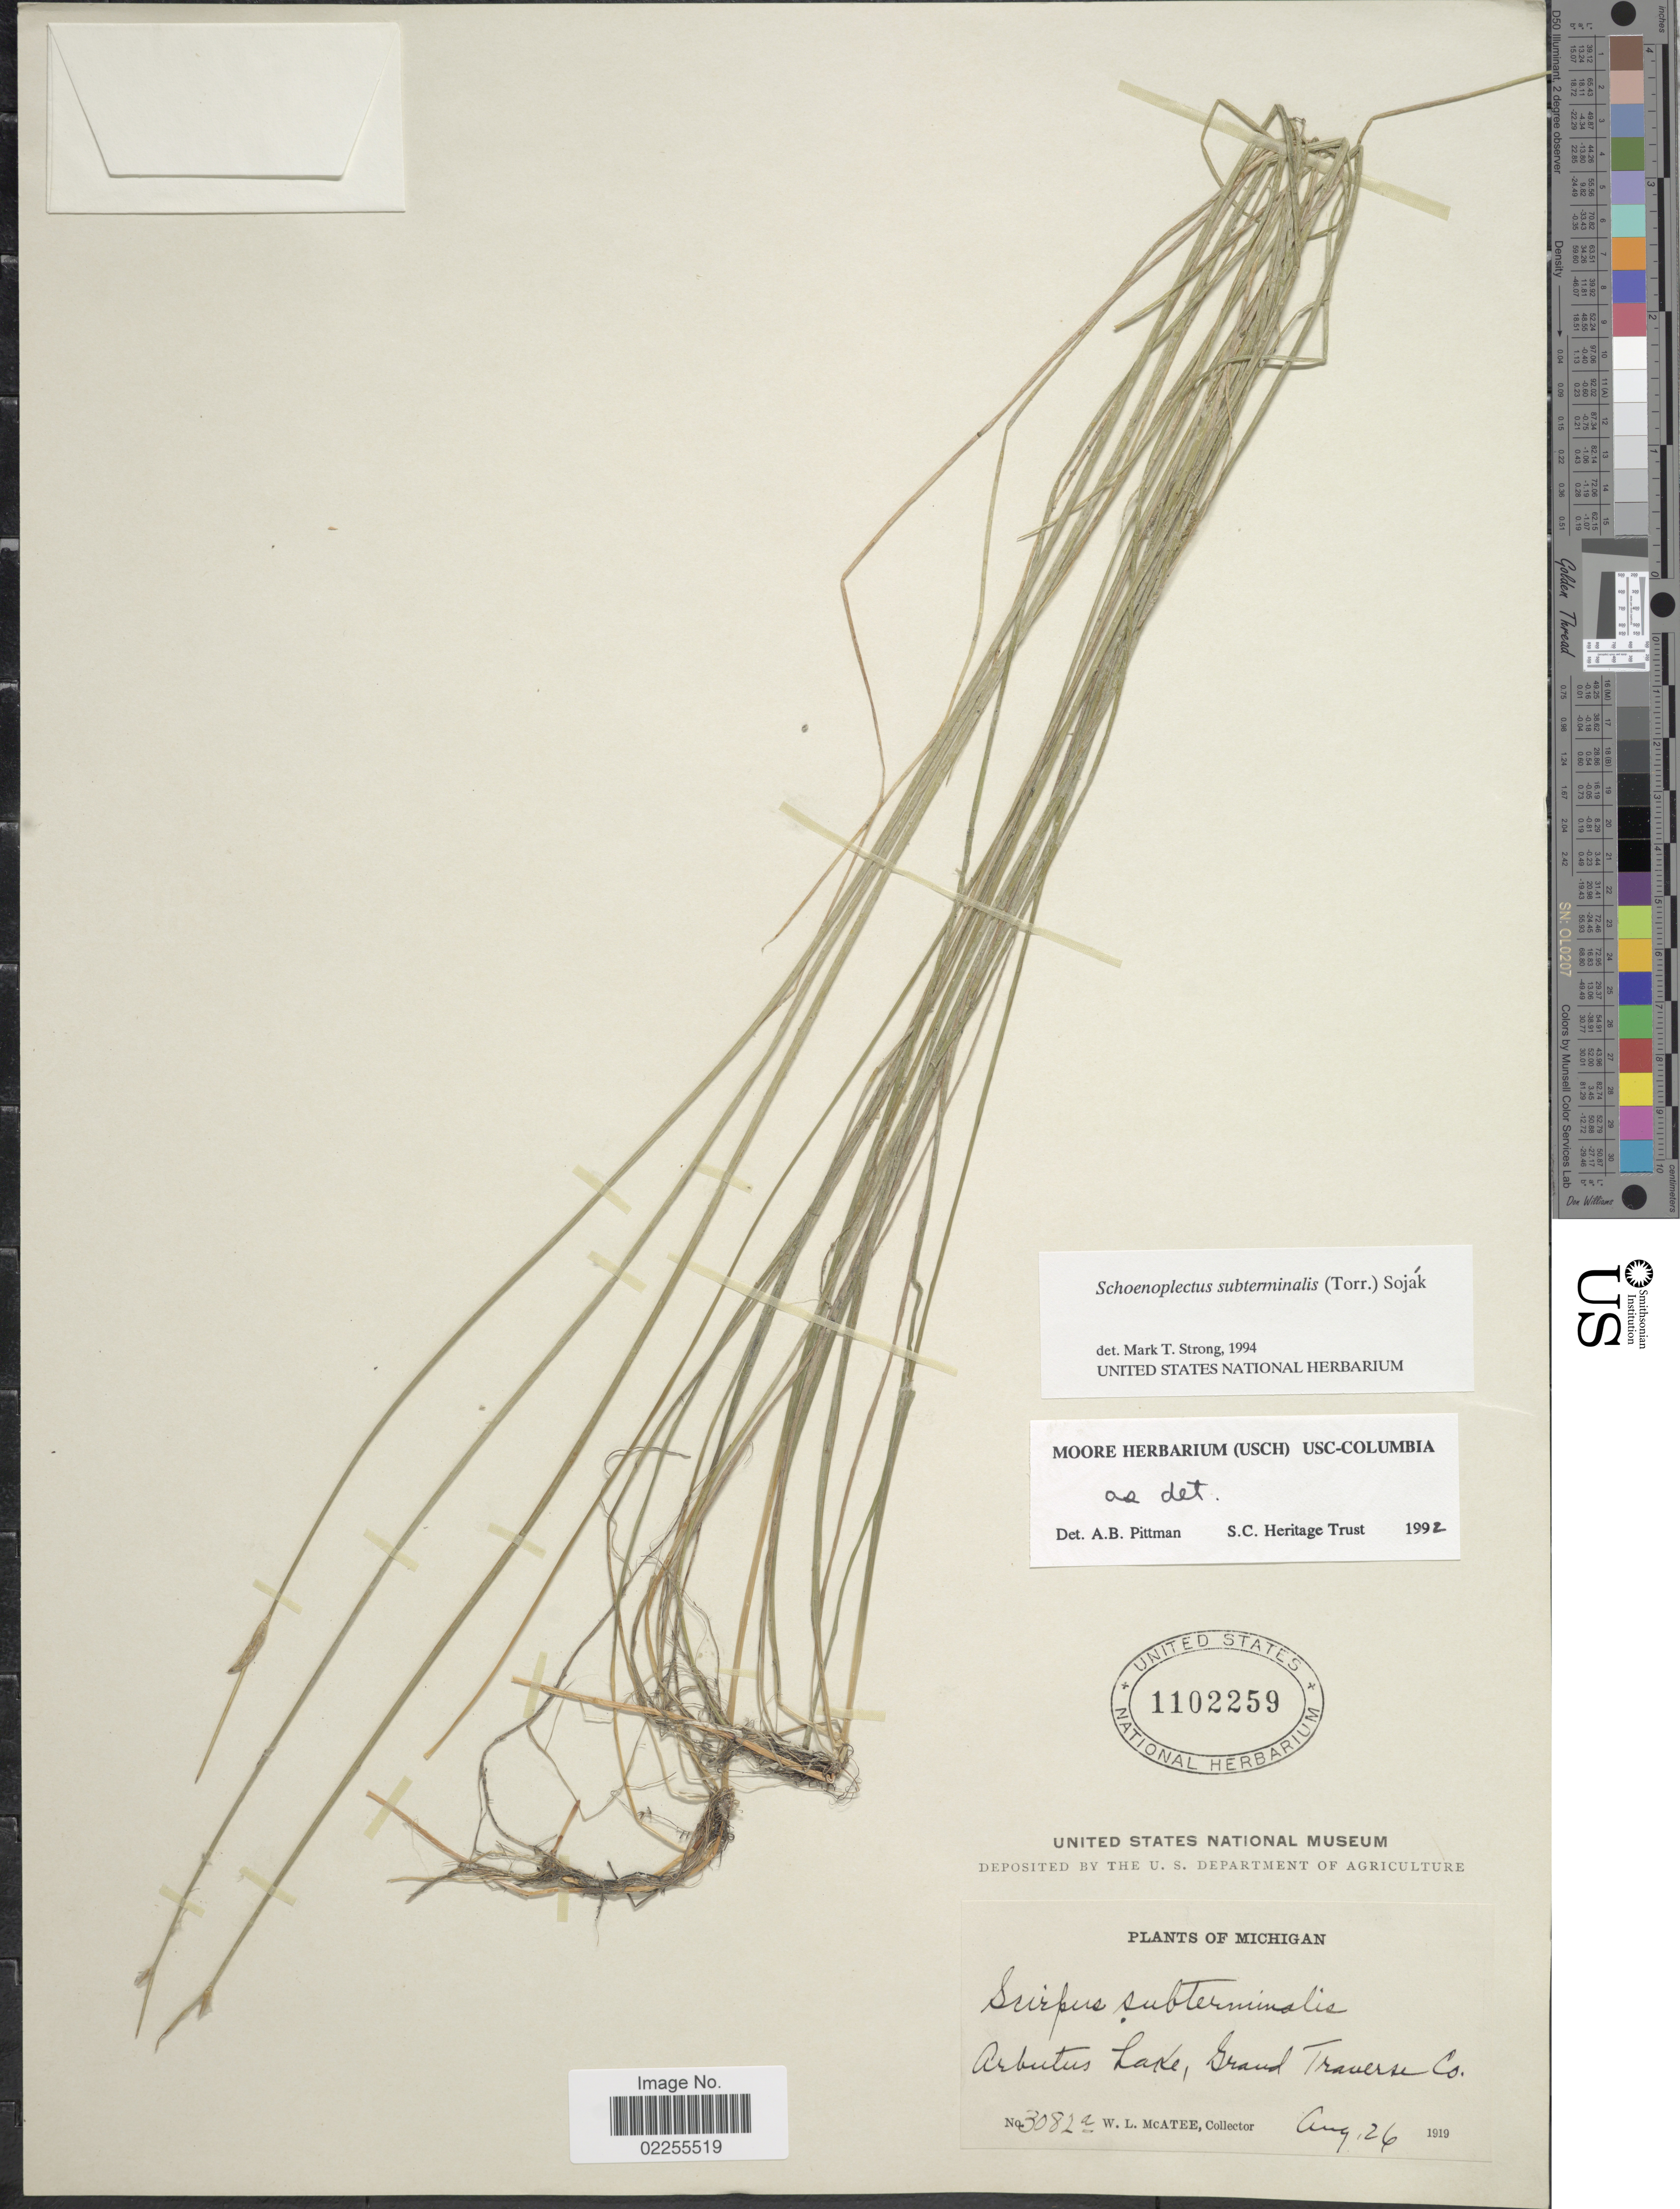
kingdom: Plantae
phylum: Tracheophyta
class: Liliopsida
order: Poales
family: Cyperaceae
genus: Schoenoplectus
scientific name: Schoenoplectus subterminalis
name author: (Torr.) Soják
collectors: W. McAtee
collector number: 3082a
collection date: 1919-08-26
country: United States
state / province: Michigan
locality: Arbutus Lake, Grand Traverse Co.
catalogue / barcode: US 1102259